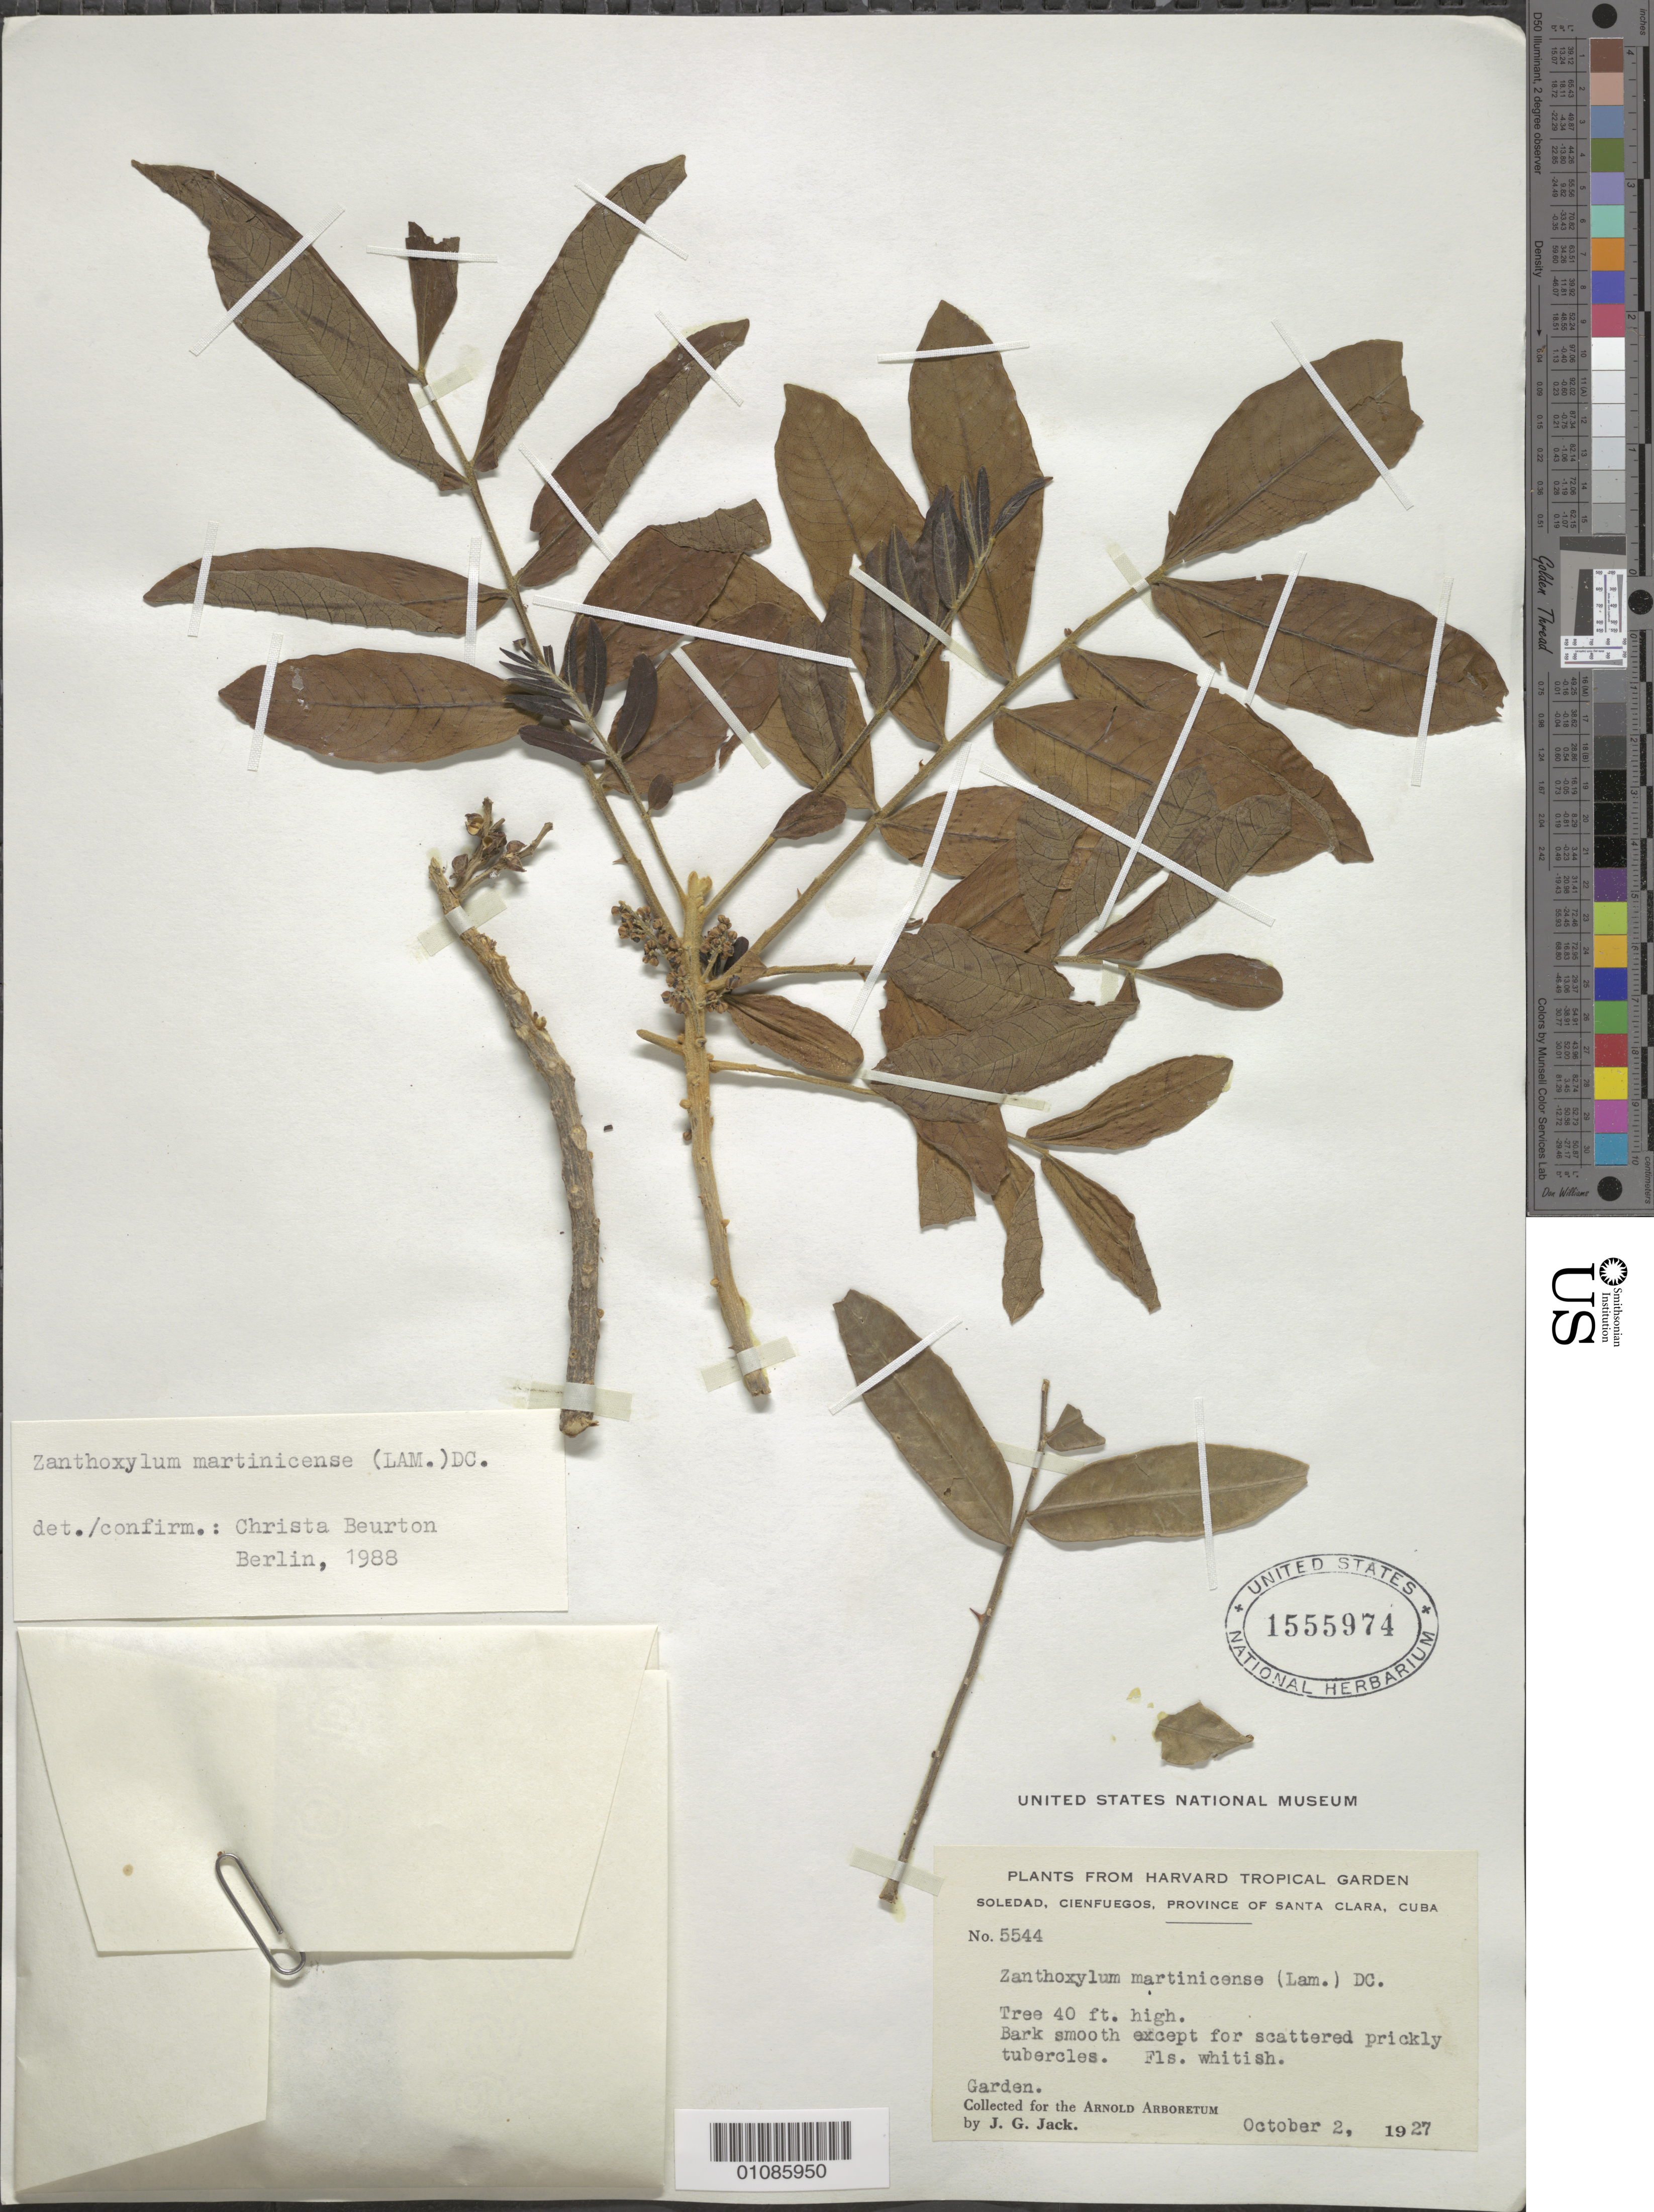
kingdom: Plantae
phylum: Tracheophyta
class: Magnoliopsida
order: Sapindales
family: Rutaceae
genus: Zanthoxylum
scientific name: Zanthoxylum martinicense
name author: (Lam.) DC.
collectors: J. G. Jack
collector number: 5544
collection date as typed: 02 Oct 1927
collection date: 1927-10-02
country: Cuba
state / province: Cienfuegos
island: Cuba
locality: Cienfuegos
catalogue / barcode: US 1555974